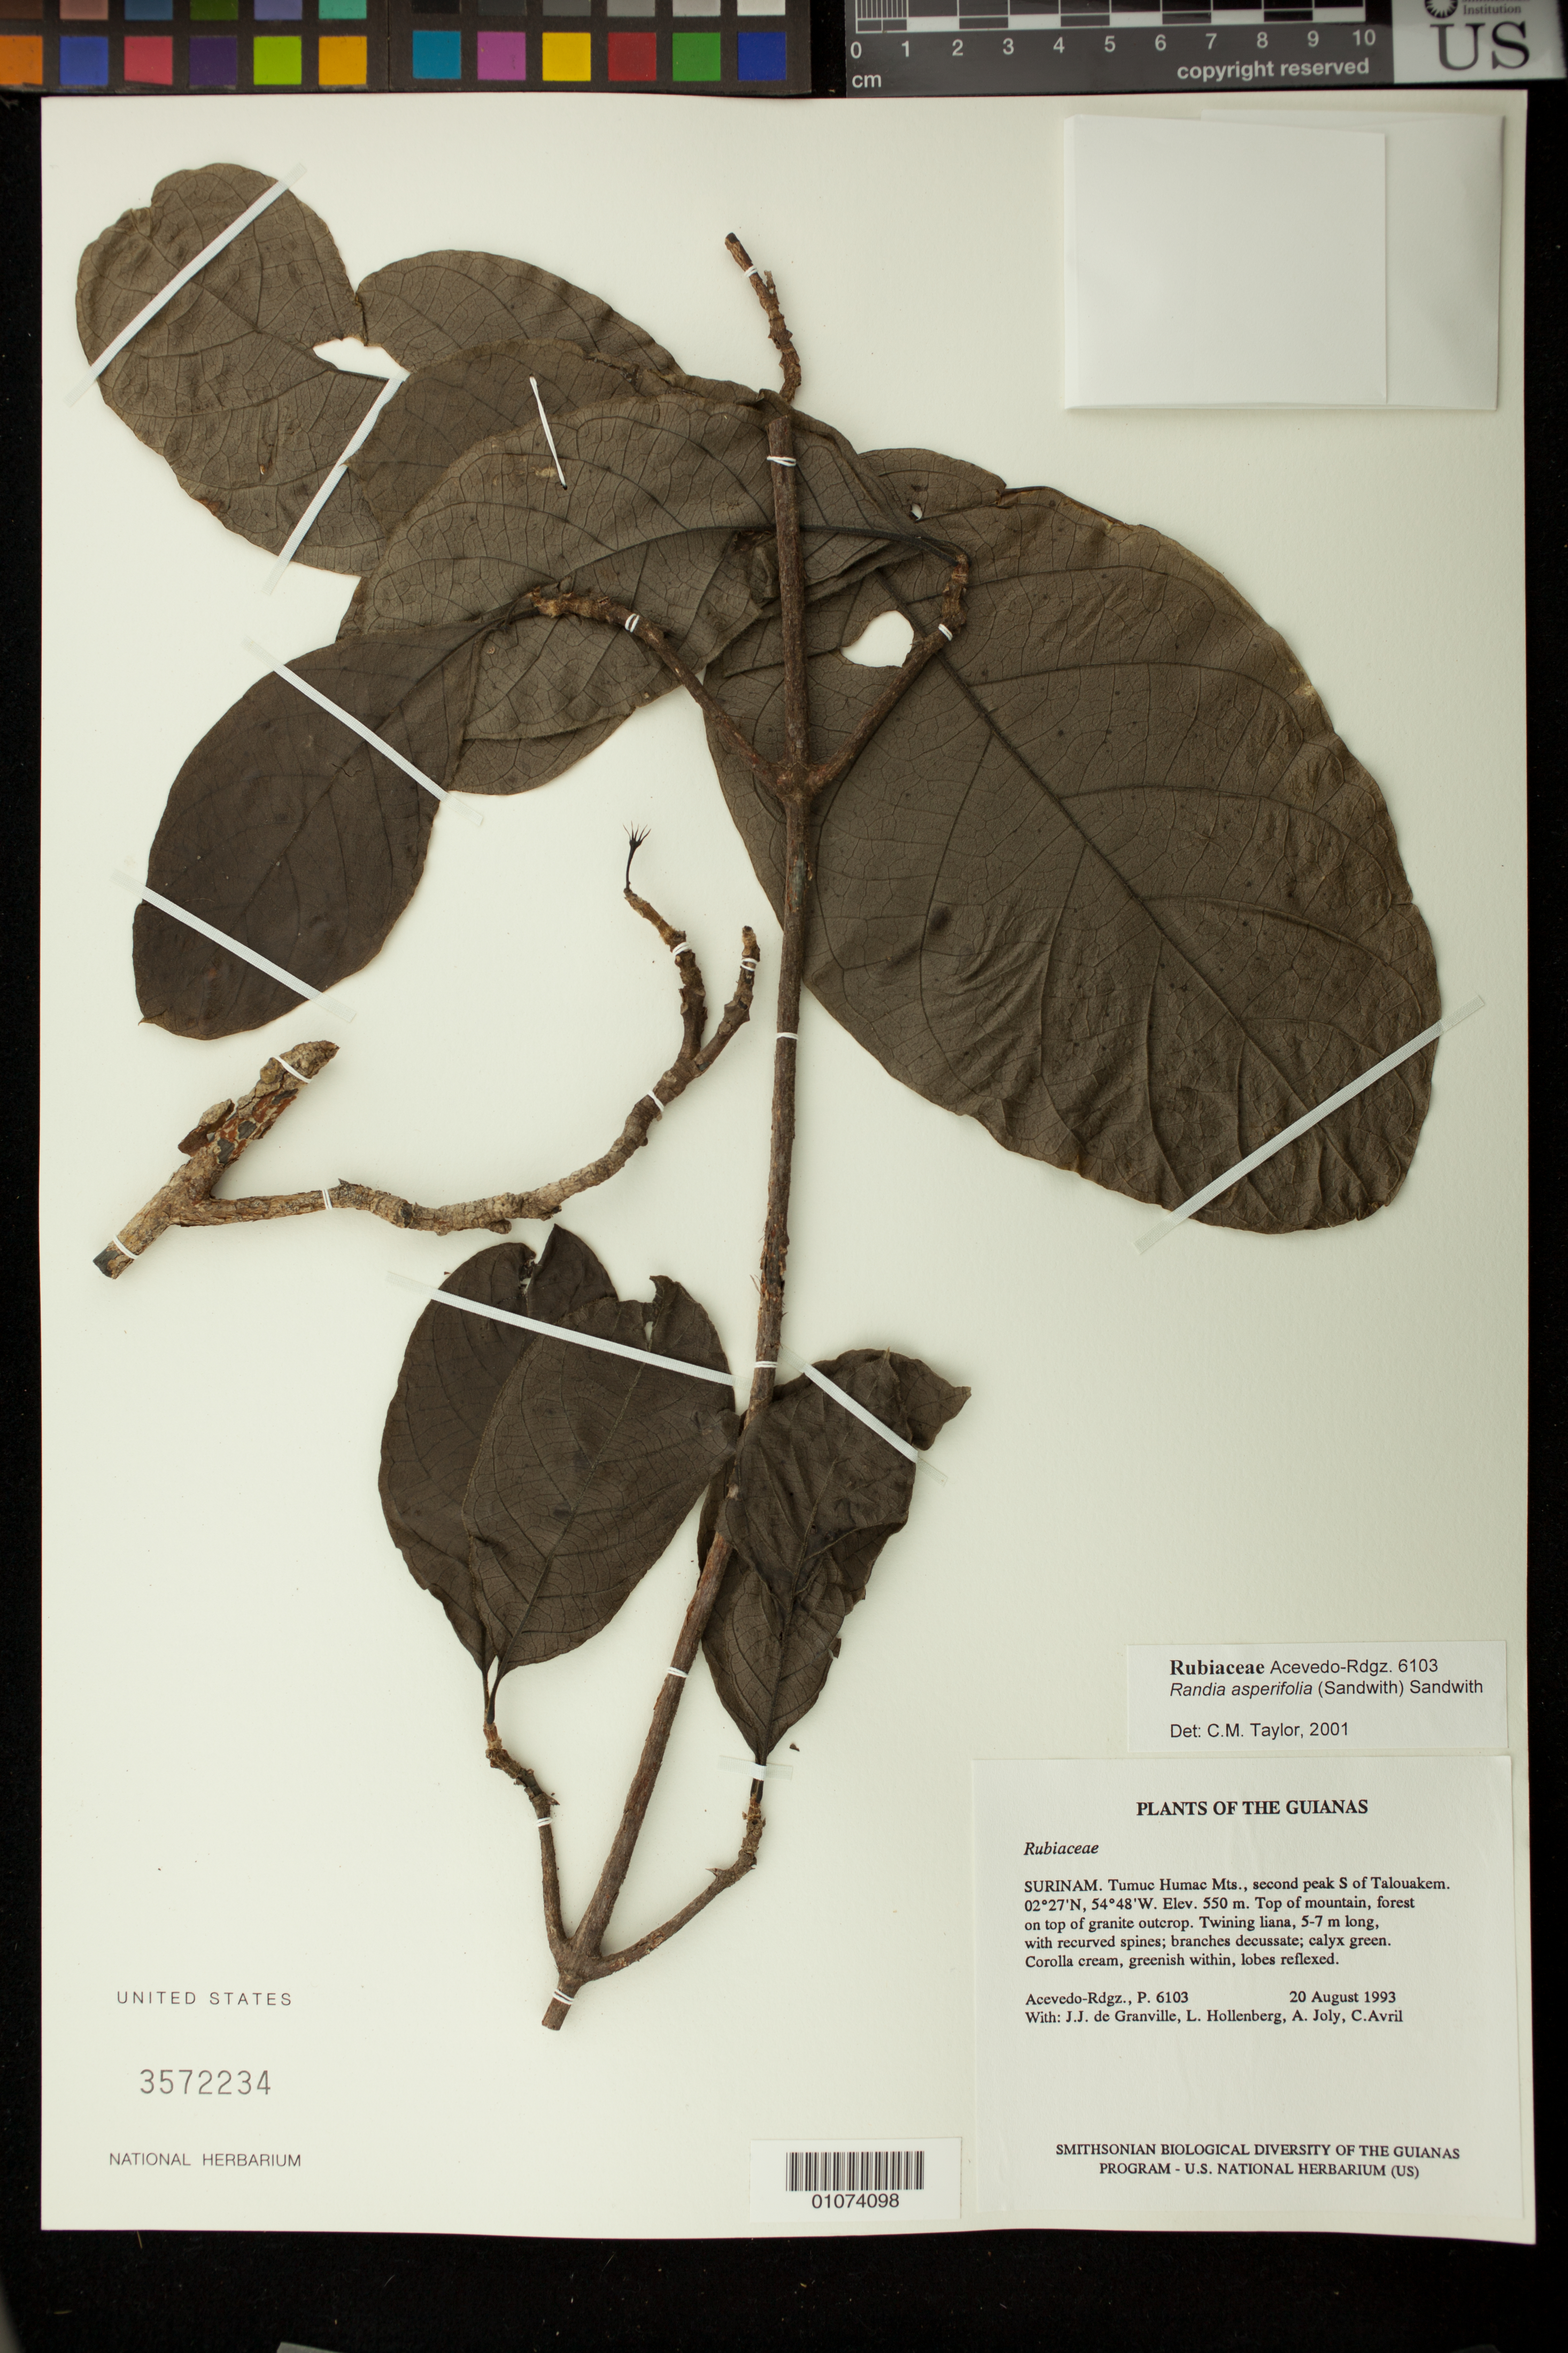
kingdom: Plantae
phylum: Tracheophyta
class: Magnoliopsida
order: Gentianales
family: Rubiaceae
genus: Randia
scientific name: Randia asperifolia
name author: (Sandwith) Sandwith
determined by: Taylor, Charlotte M.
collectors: P. Acevedo-Rodr., J.-J. de Granville, A. Joly & A. Boyer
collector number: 6103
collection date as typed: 20 Aug 1993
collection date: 1993-08-20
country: Suriname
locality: Tumuc Humac Mts., second peak S of Talouakem.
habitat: Top of mountain, edge of forest on top of granite outcrop.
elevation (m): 550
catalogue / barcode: US 3572234